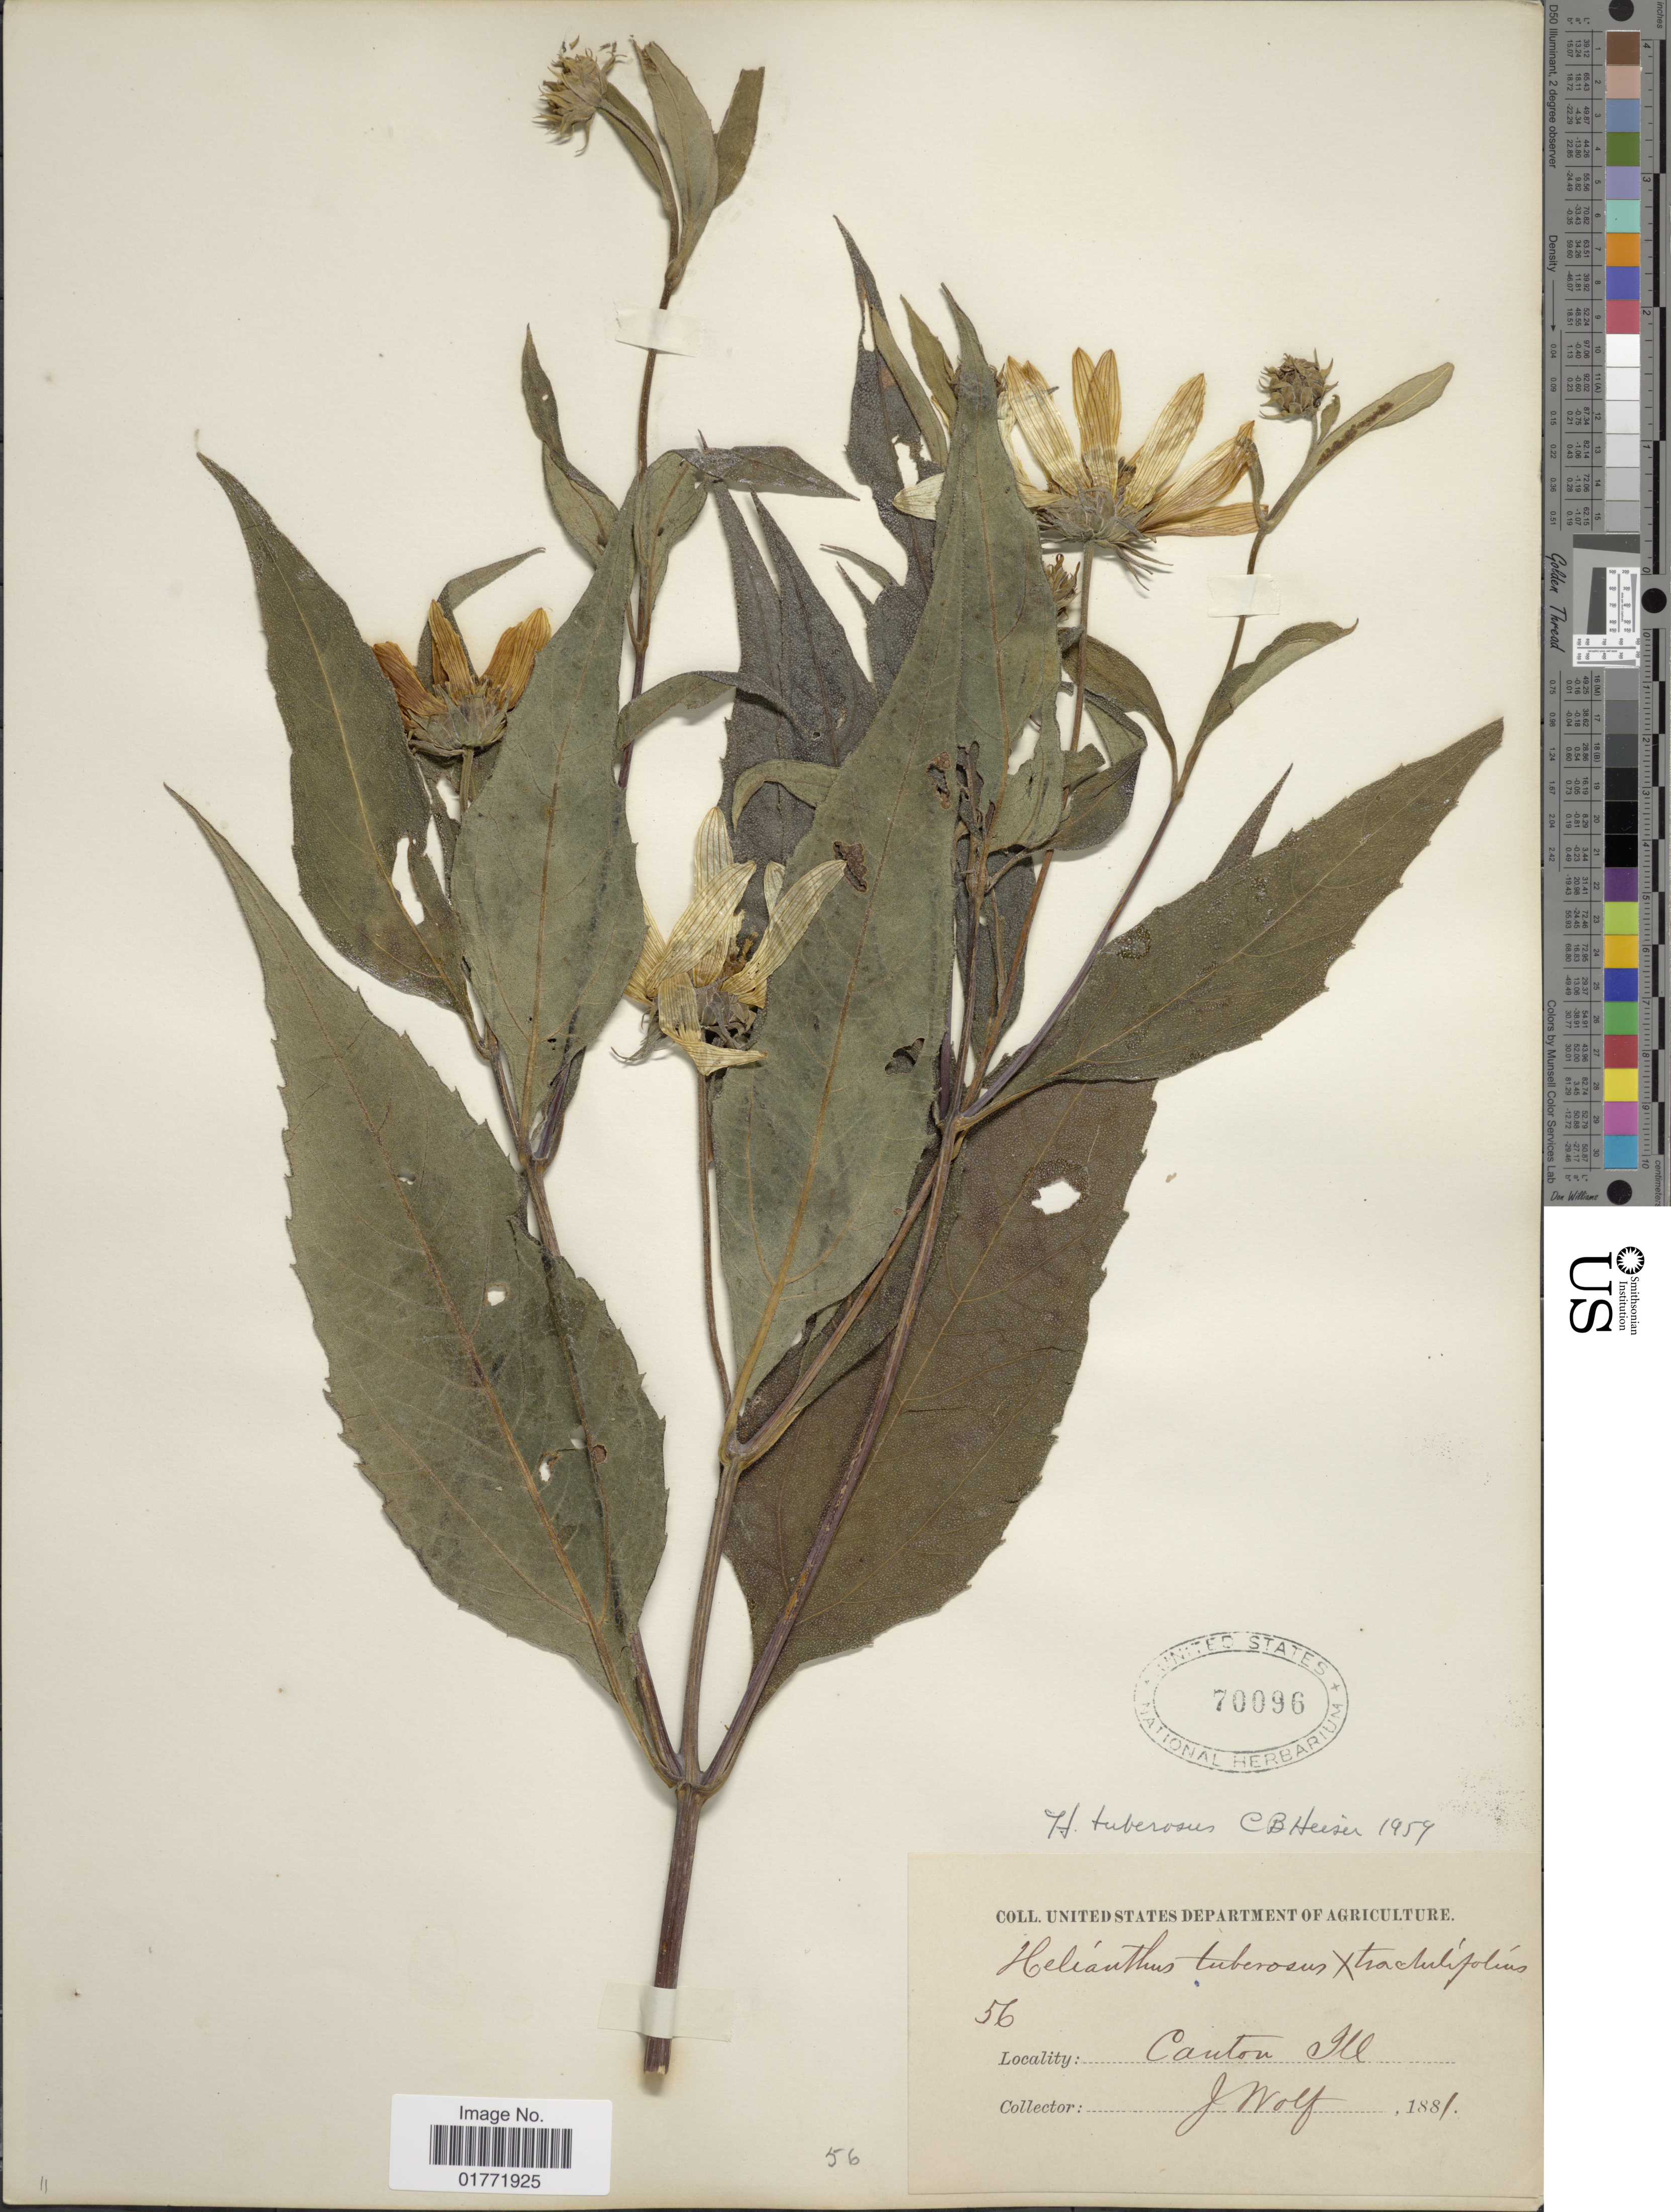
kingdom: Plantae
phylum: Tracheophyta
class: Magnoliopsida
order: Asterales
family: Asteraceae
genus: Helianthus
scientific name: Helianthus tuberosus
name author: L.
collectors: J. Wolf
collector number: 56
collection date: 1881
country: United States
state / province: Illinois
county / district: Fulton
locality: Canton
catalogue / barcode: US 70096